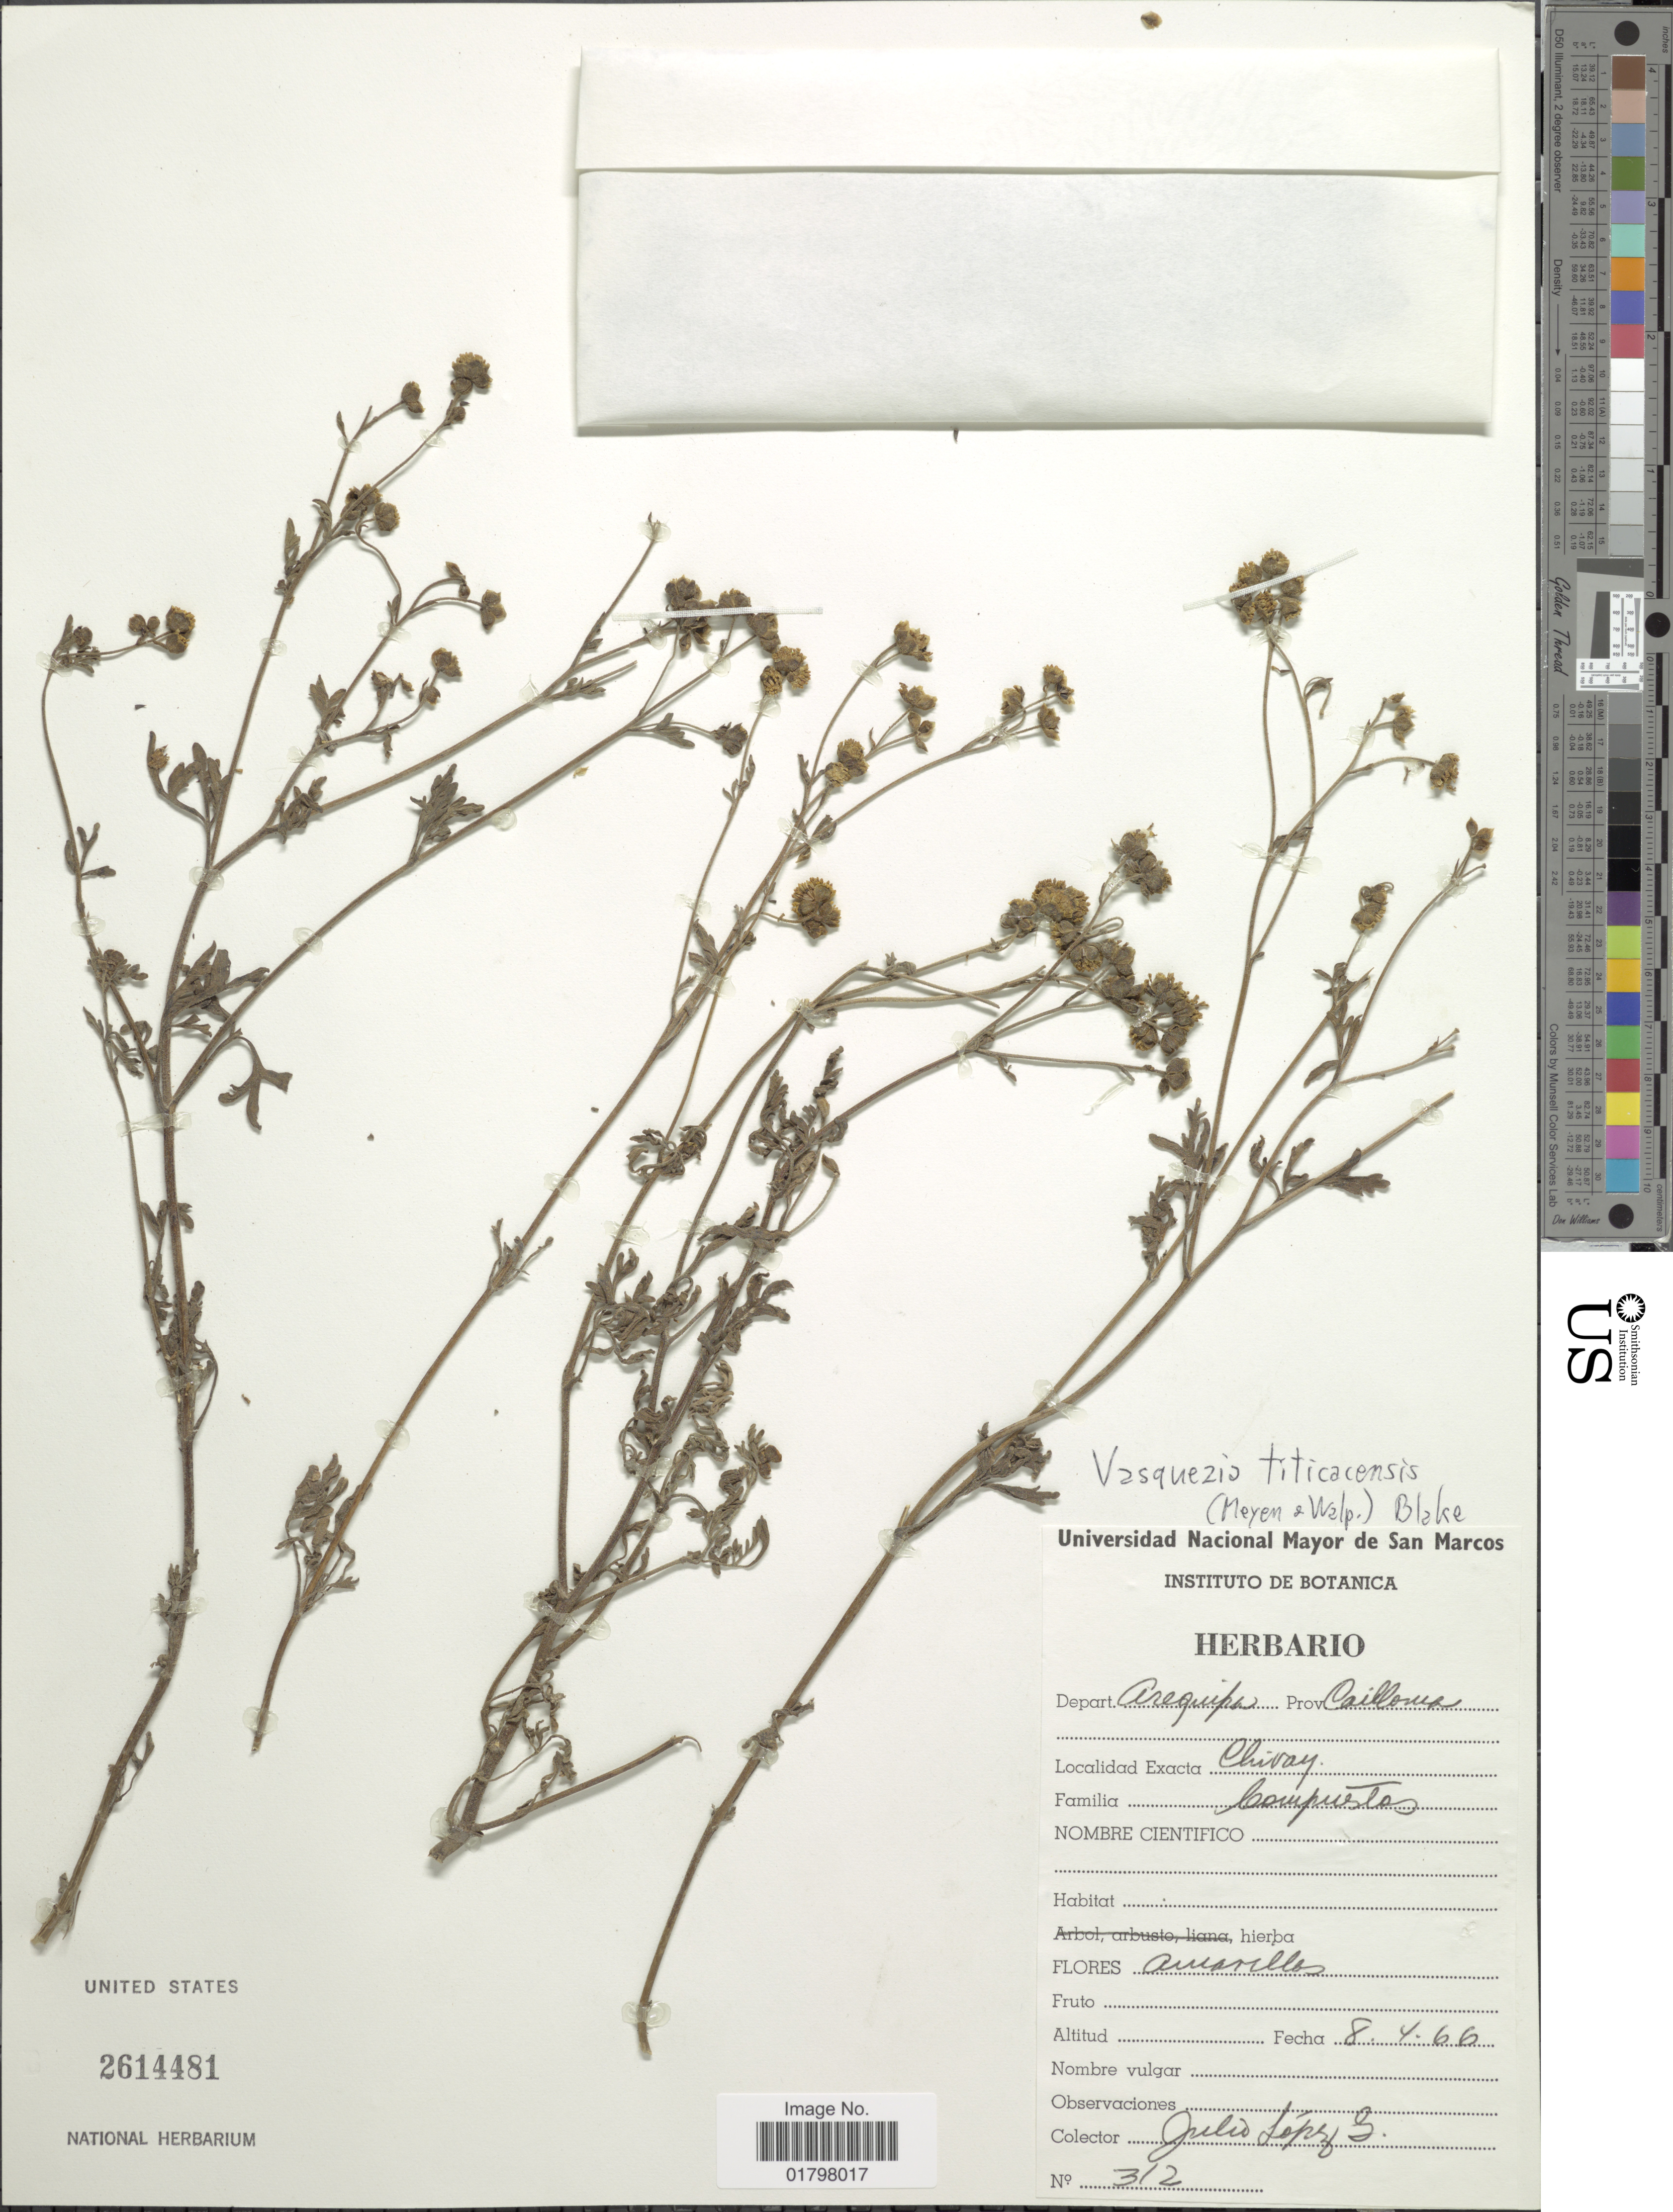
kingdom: Plantae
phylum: Tracheophyta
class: Magnoliopsida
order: Asterales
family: Asteraceae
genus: Vasquesia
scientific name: Vasquesia titicacensis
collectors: J. López G.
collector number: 312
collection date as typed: Transcribed d/m/y: 8/4/66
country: Peru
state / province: Arequipa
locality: Depart. Arequipa. Prov. Cailloma. Chivay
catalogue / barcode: US 2614481